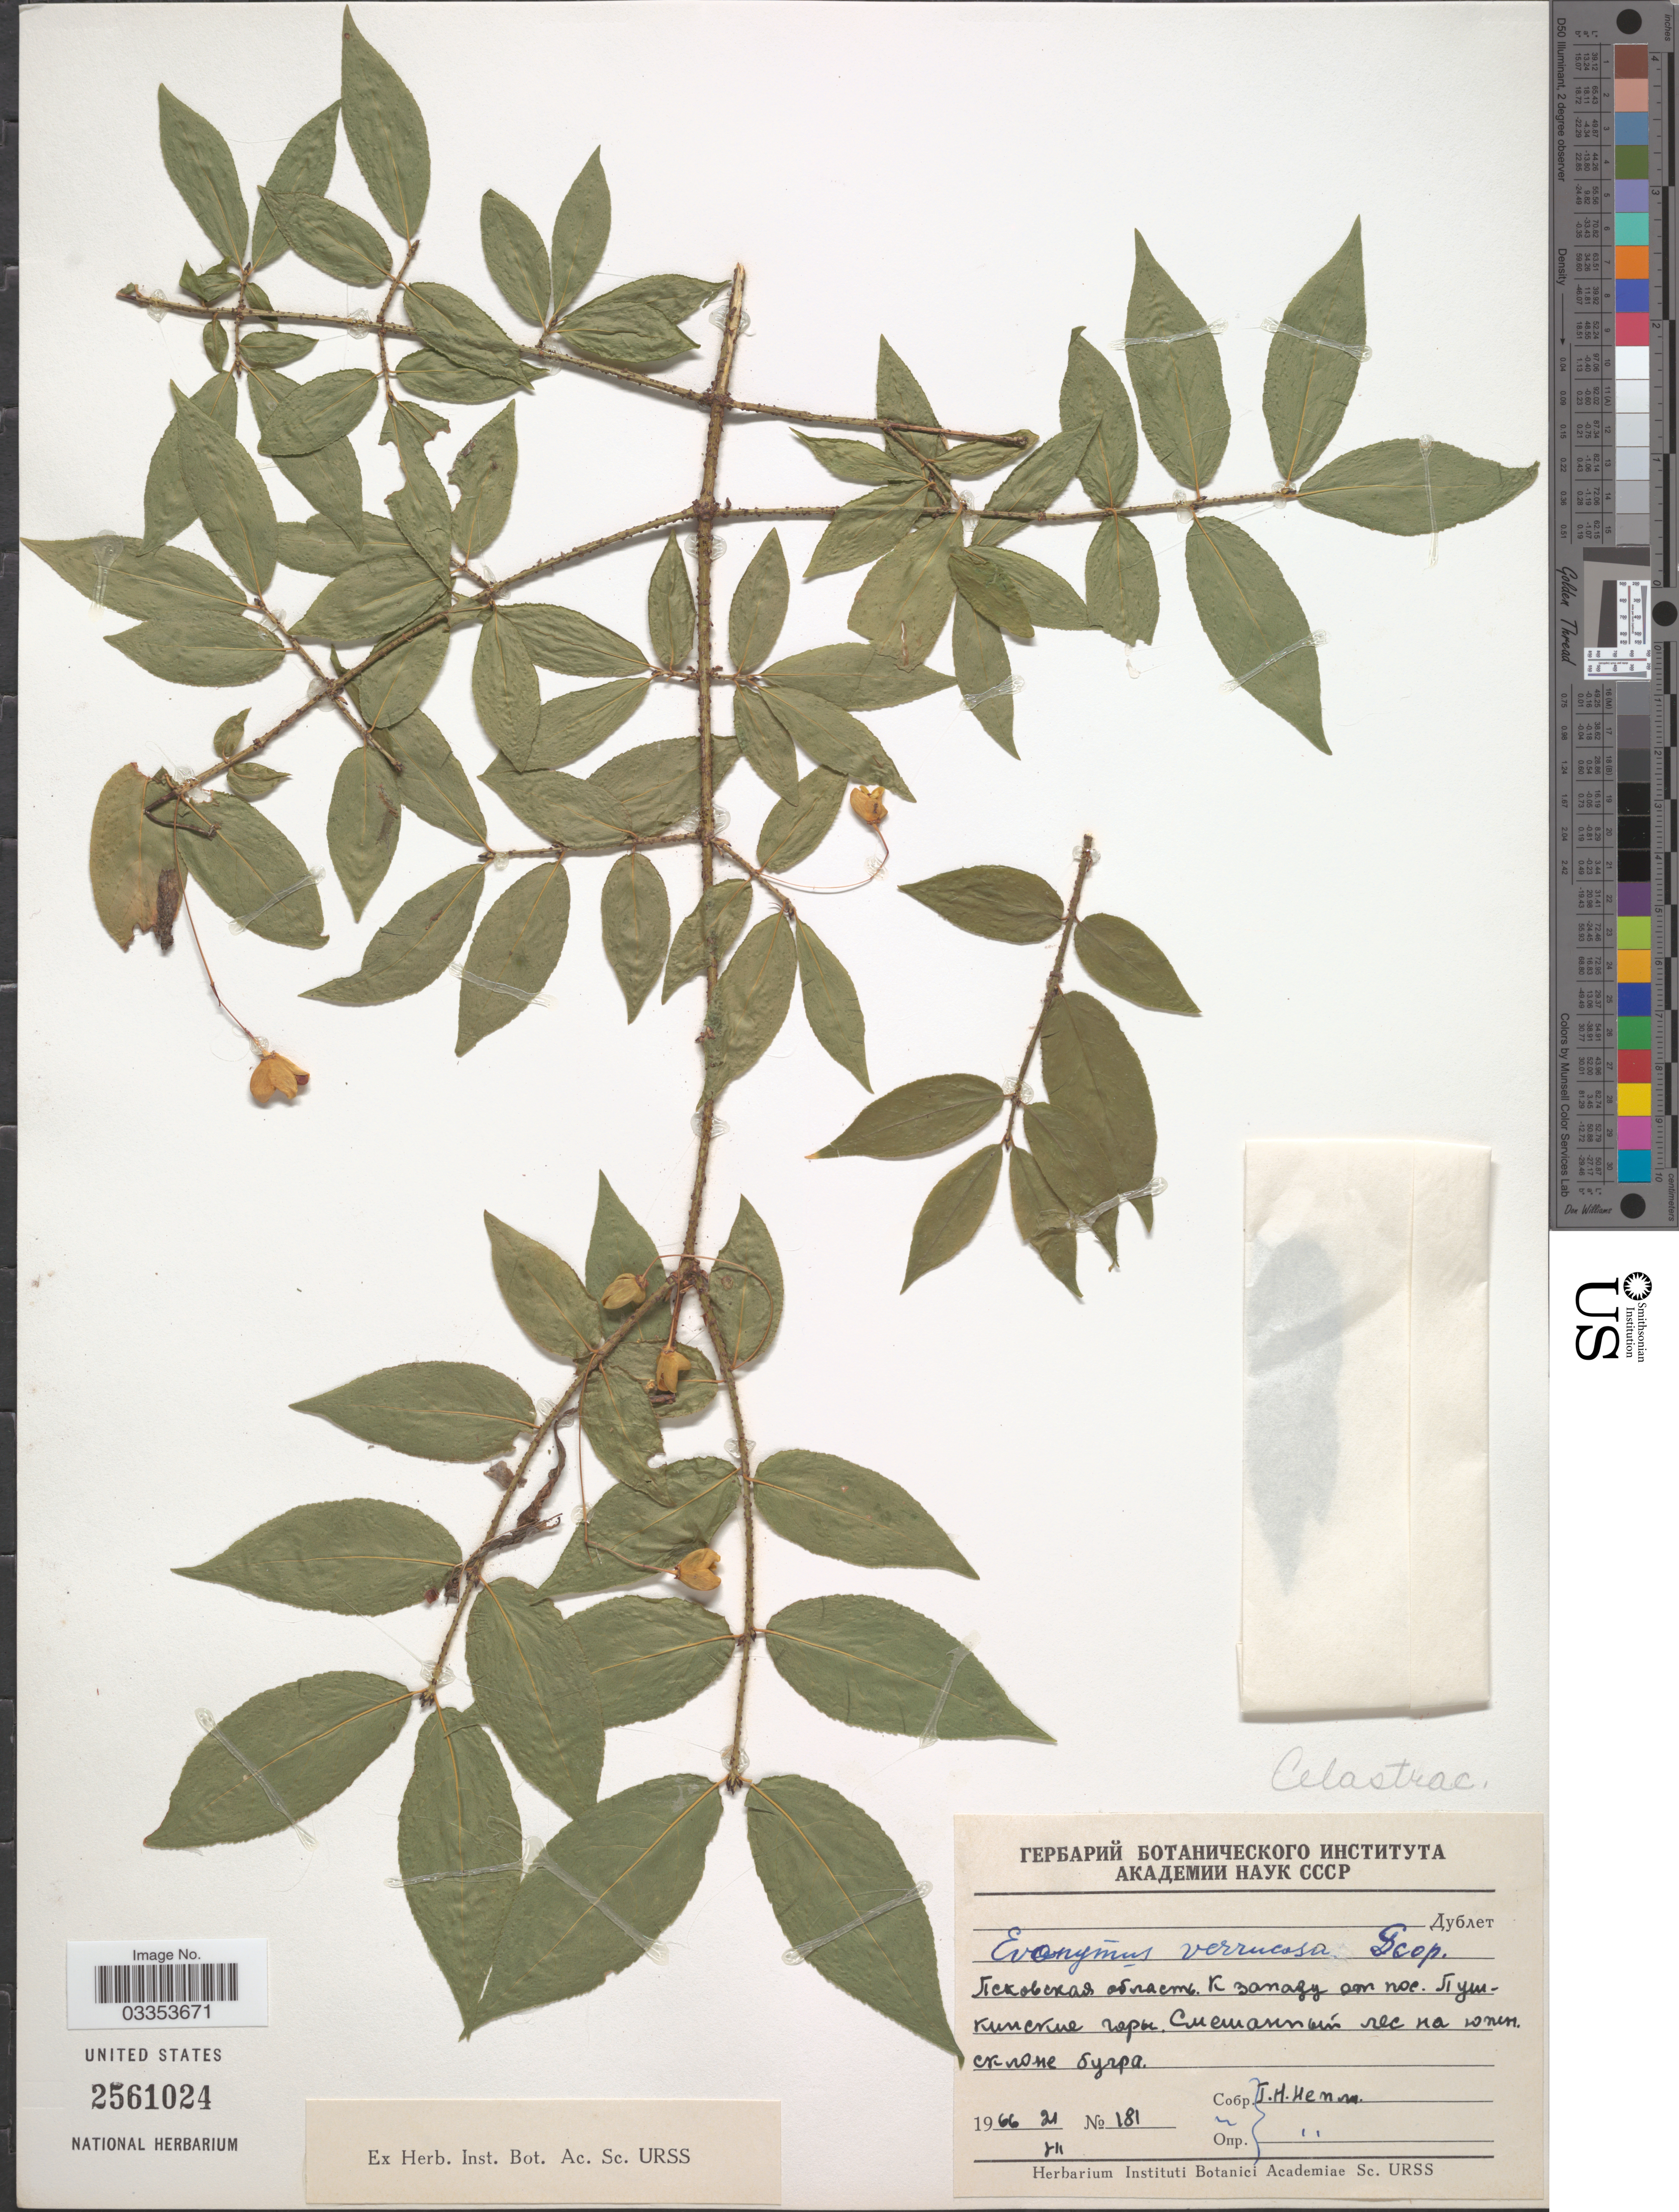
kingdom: Plantae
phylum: Tracheophyta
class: Magnoliopsida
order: Celastrales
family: Celastraceae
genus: Euonymus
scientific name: Euonymus verrucosoides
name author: Loes.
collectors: G. Nepli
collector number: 181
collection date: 1966-07-21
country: Russian Federation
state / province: Pskov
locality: W of village Pushkinskie Gory.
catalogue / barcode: US 2561024